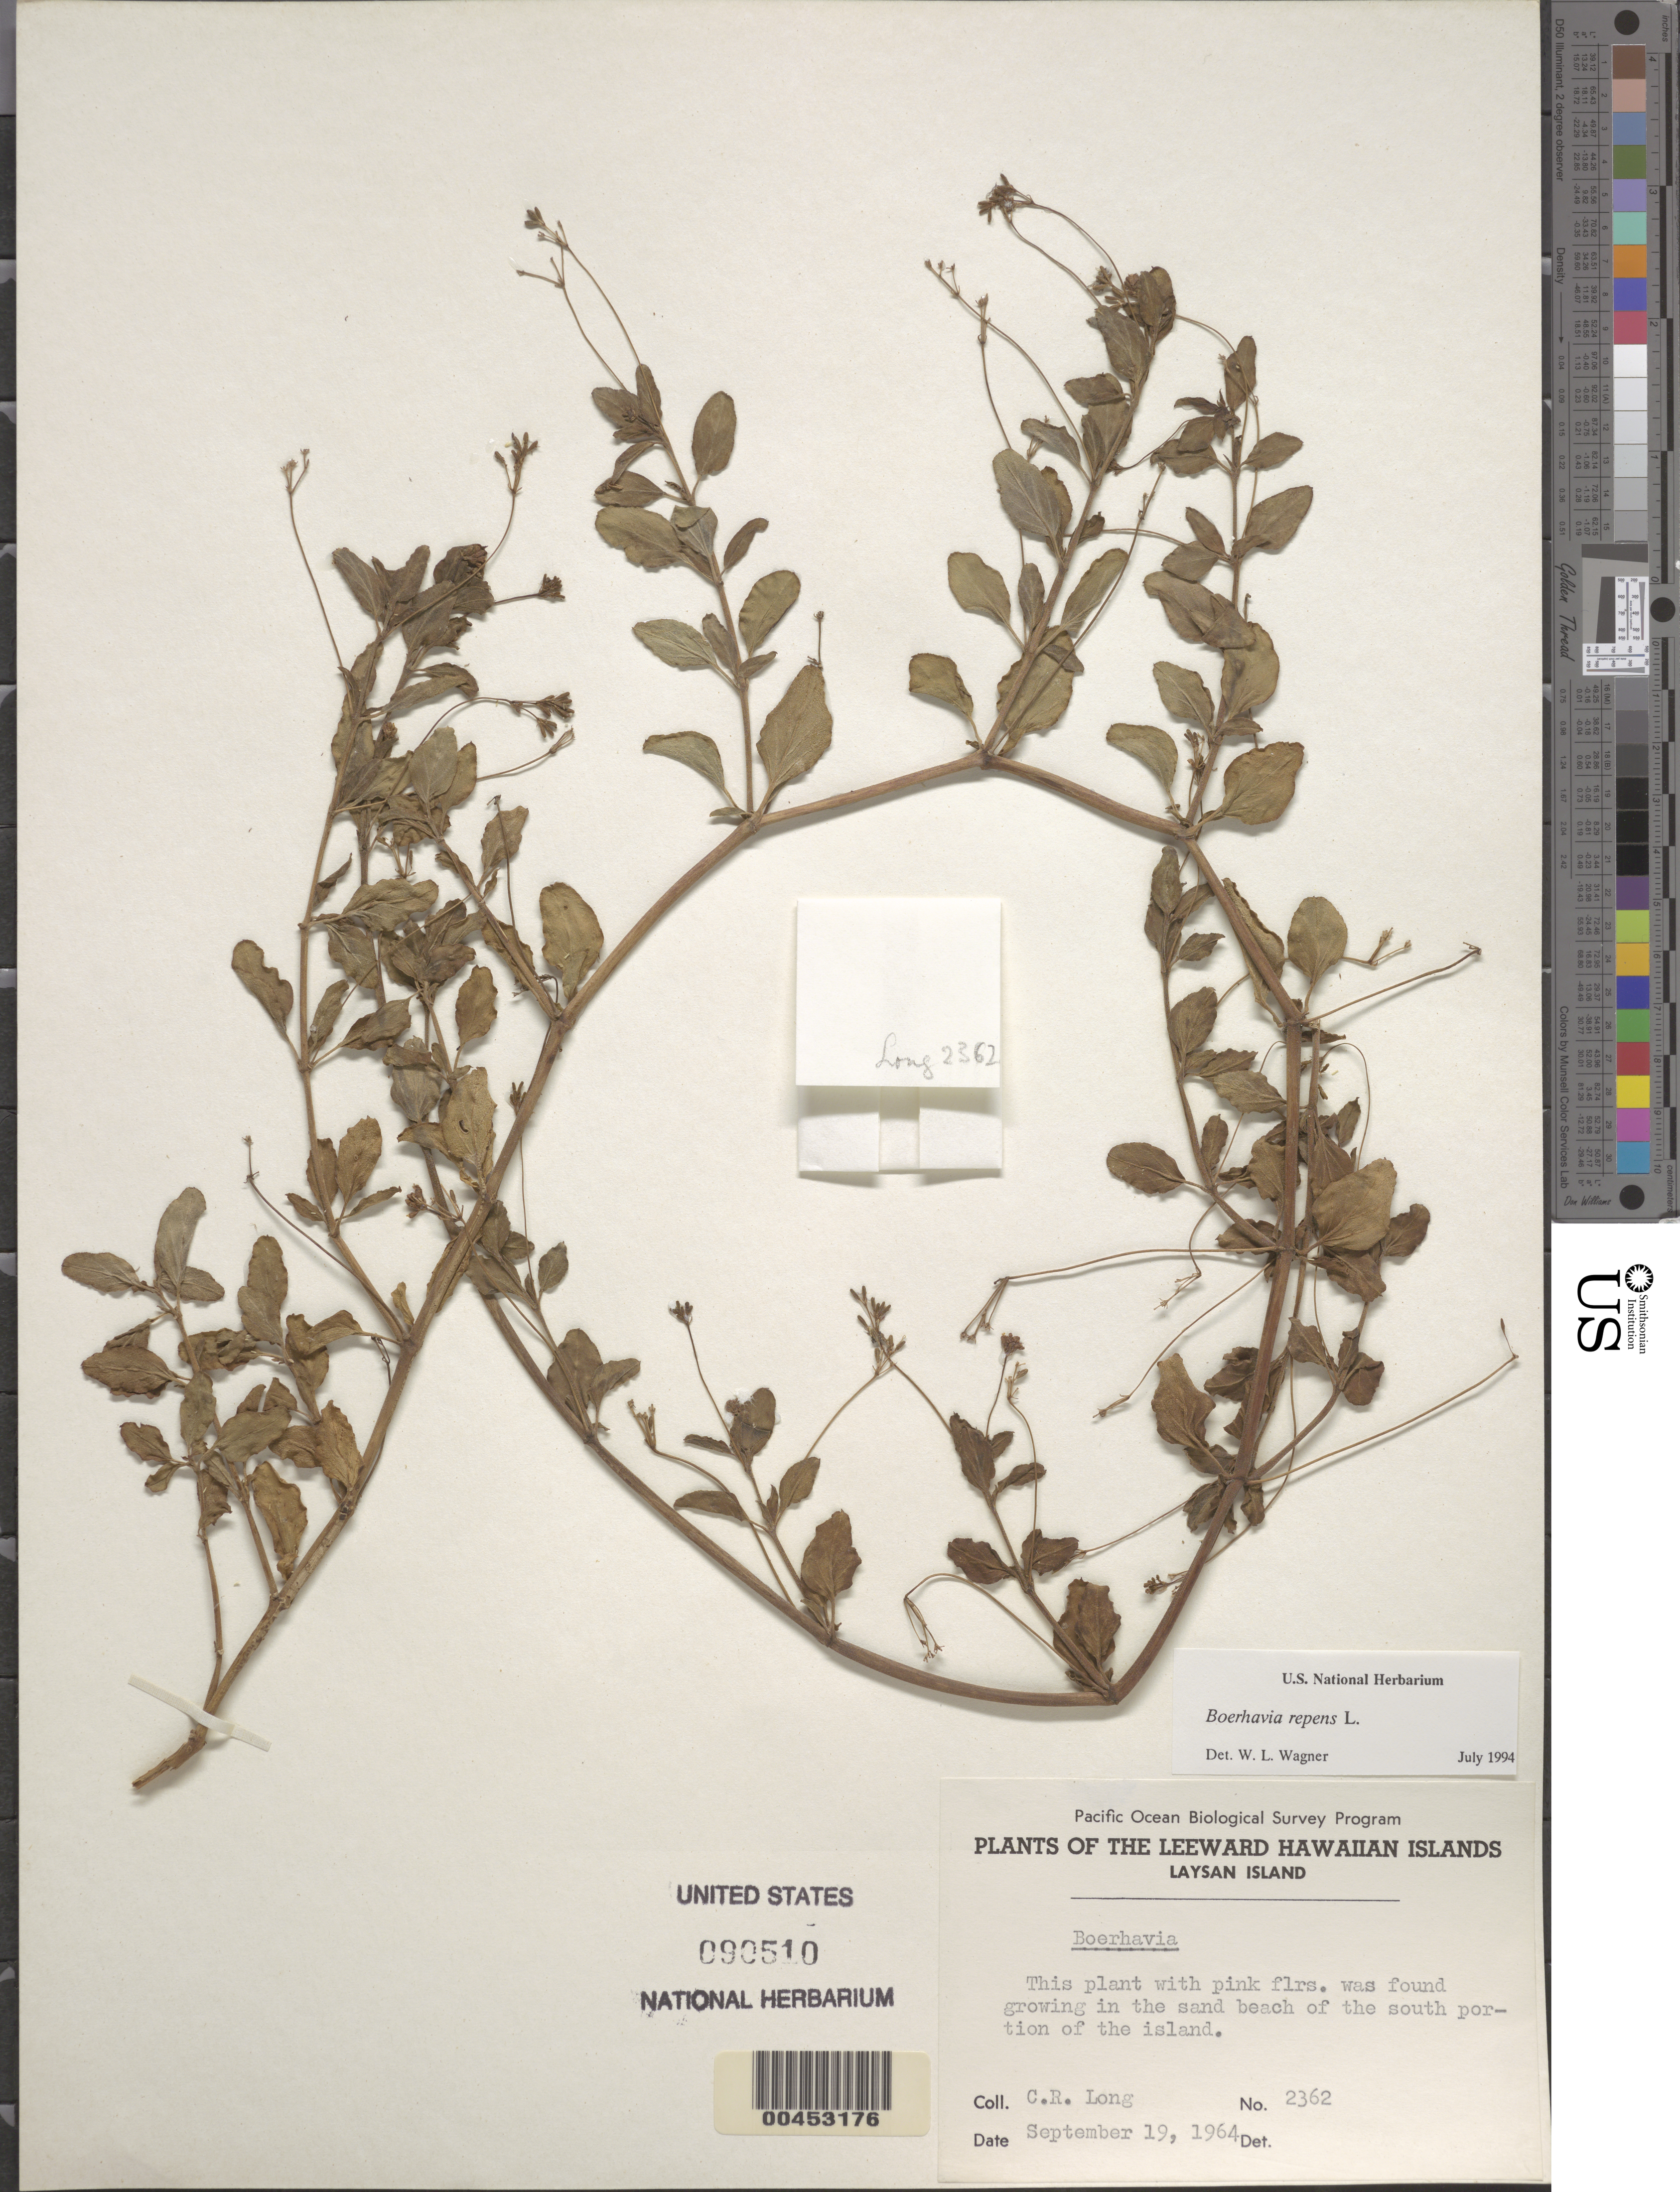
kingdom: Plantae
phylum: Tracheophyta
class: Magnoliopsida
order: Caryophyllales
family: Nyctaginaceae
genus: Boerhavia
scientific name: Boerhavia repens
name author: L.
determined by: Wagner, W. L., (BOT), Smithsonian Institution - National Museum of Natural History (UNITED STATES)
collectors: C. Long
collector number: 2362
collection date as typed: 19 Sep 1964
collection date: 1964-09-19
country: United States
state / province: Hawaii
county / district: Honolulu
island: Laysan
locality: Beach of the S portion of the island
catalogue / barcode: US 90510